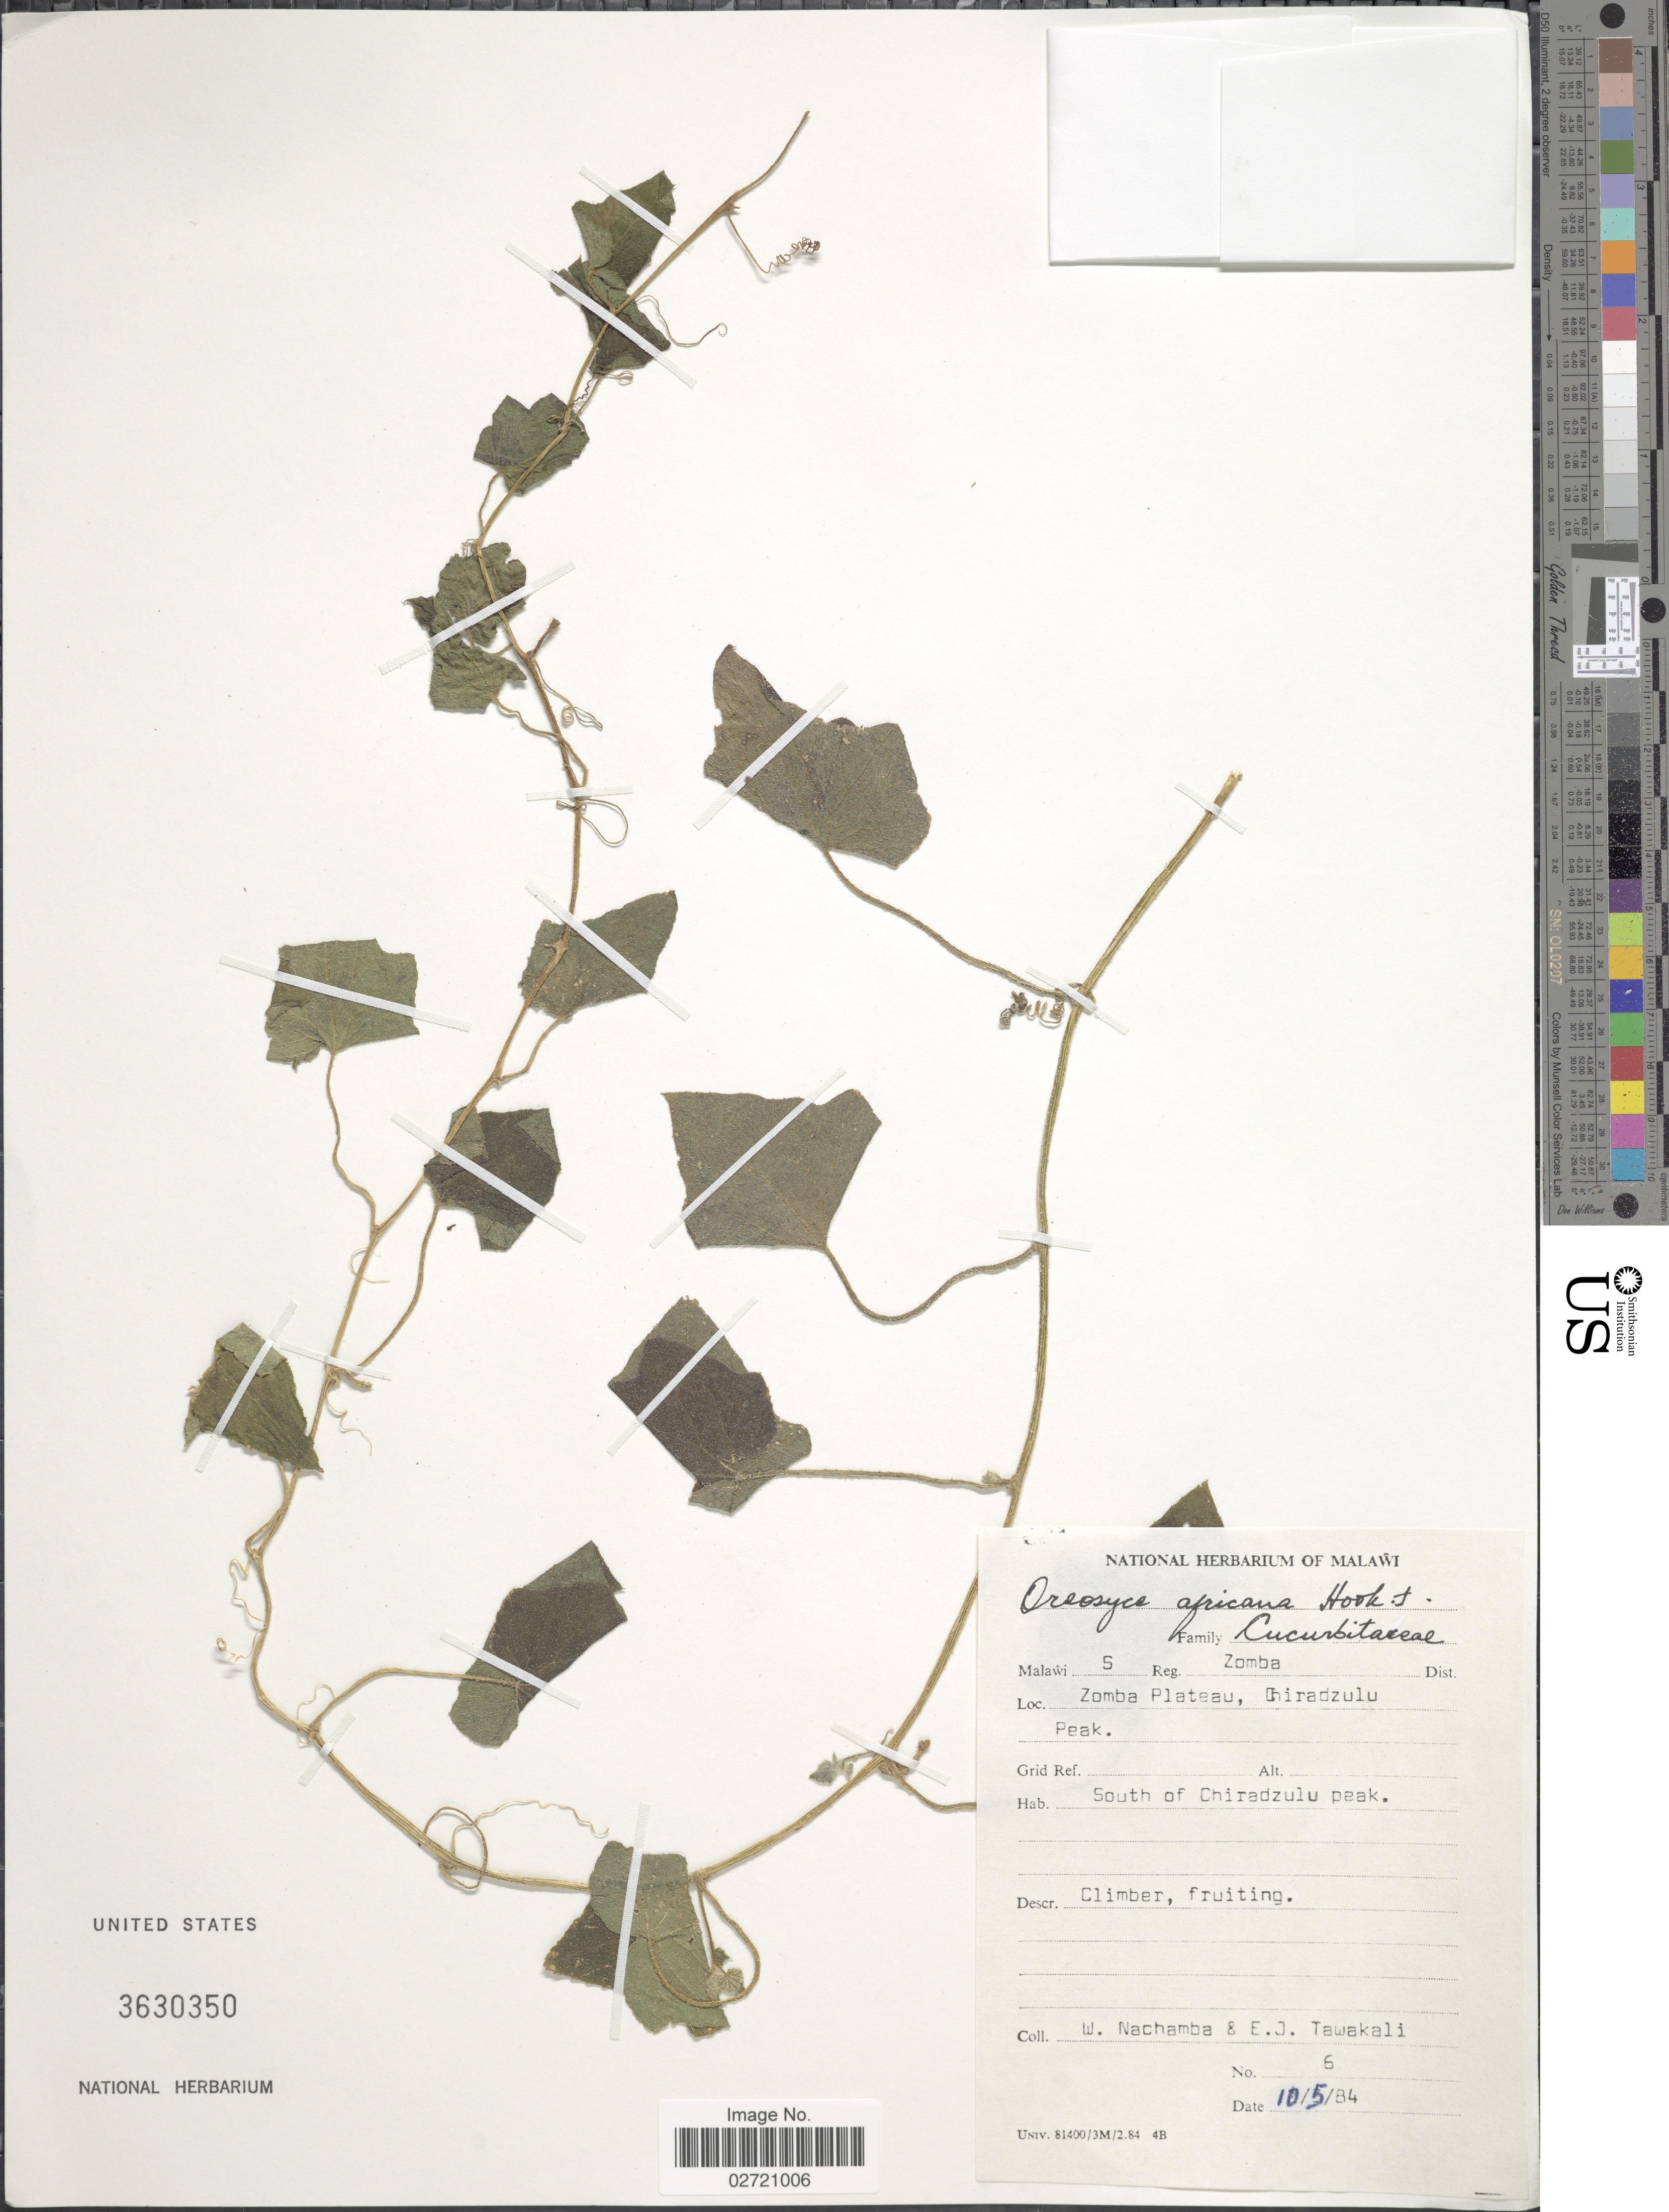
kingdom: Plantae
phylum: Tracheophyta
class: Magnoliopsida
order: Cucurbitales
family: Cucurbitaceae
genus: Cucumis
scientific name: Cucumis africanus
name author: L. f.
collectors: W. Nachamba & E. Tawakali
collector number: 6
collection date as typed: Transcribed d/m/y: 10/5/84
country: Malawi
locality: S. Reg. Zomba Dist. Zomba Plateau, Chiradzulu Peak. South of Chiradzulu peak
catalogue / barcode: US 3630350